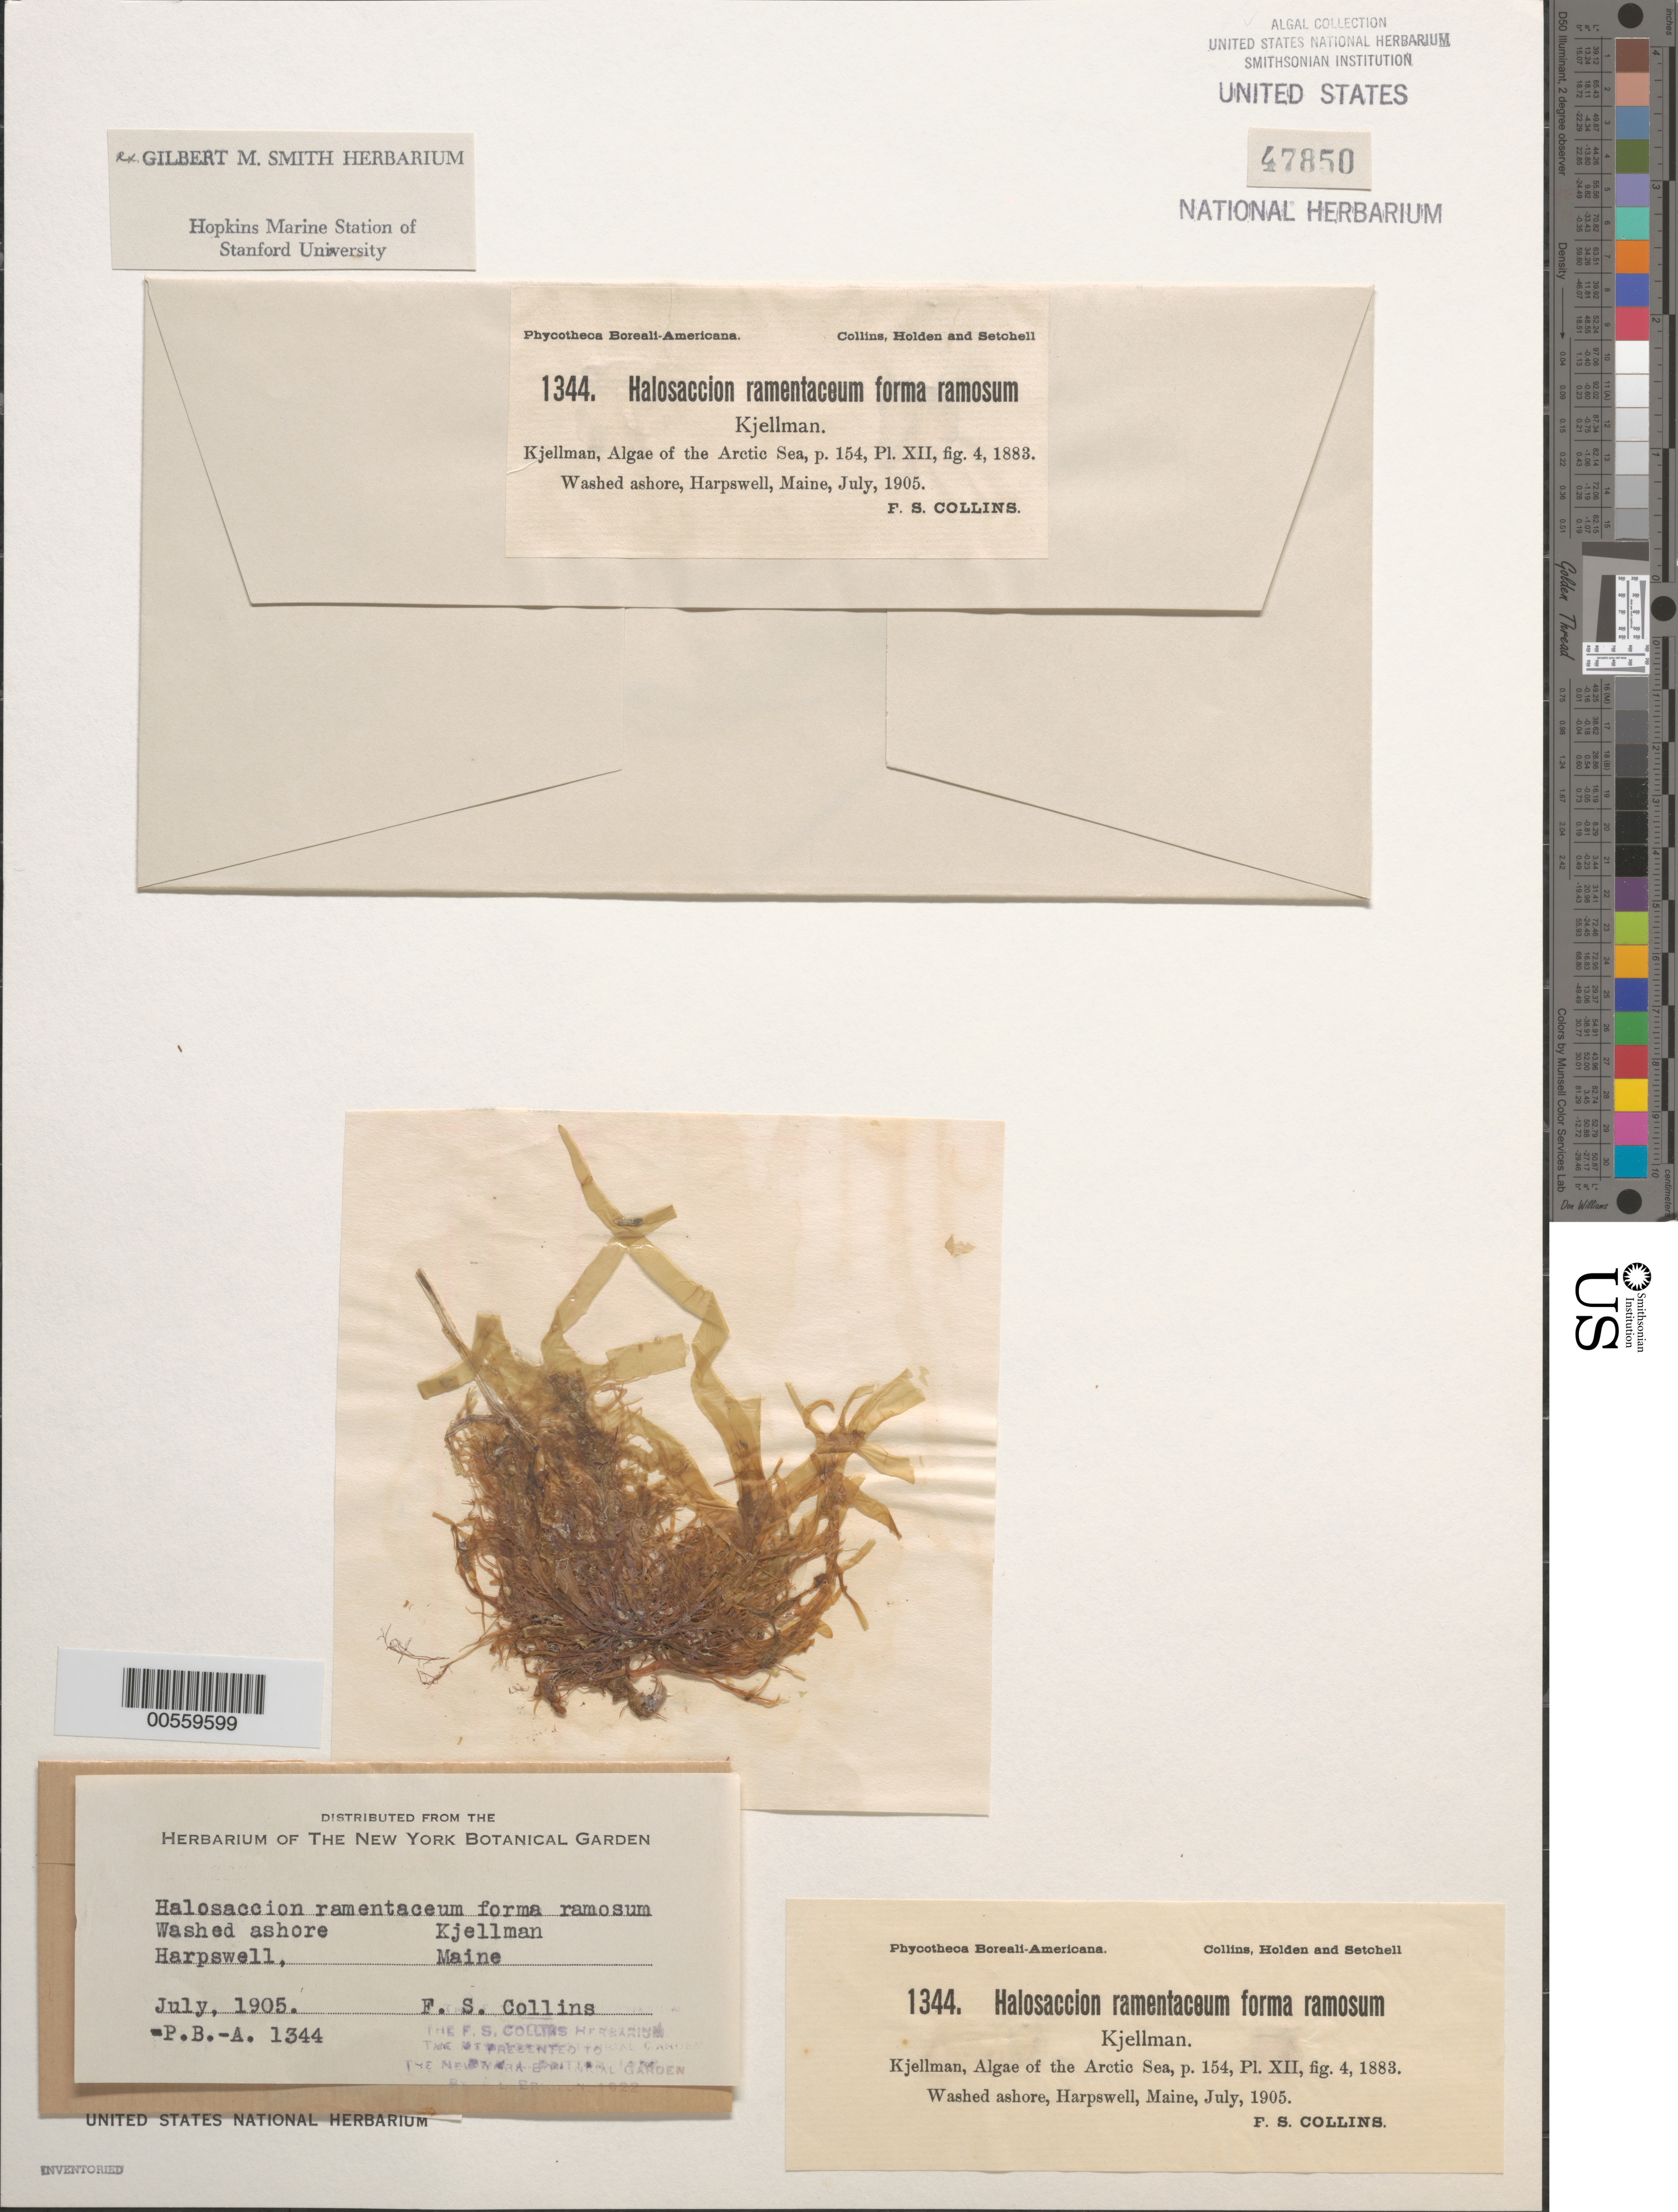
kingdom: Plantae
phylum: Rhodophyta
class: Florideophyceae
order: Palmariales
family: Palmariaceae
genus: Devaleraea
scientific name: Devaleraea ramentacea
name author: (L.) Guiry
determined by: Algae name updating Project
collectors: F. Collins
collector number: PB-A 1344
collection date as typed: Jul 1905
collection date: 1905-07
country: United States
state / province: Maine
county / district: Cumberland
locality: Harpswell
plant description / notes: Collins, Holden & Setchell, Phycotheca Boreali-Americana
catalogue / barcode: US 47850